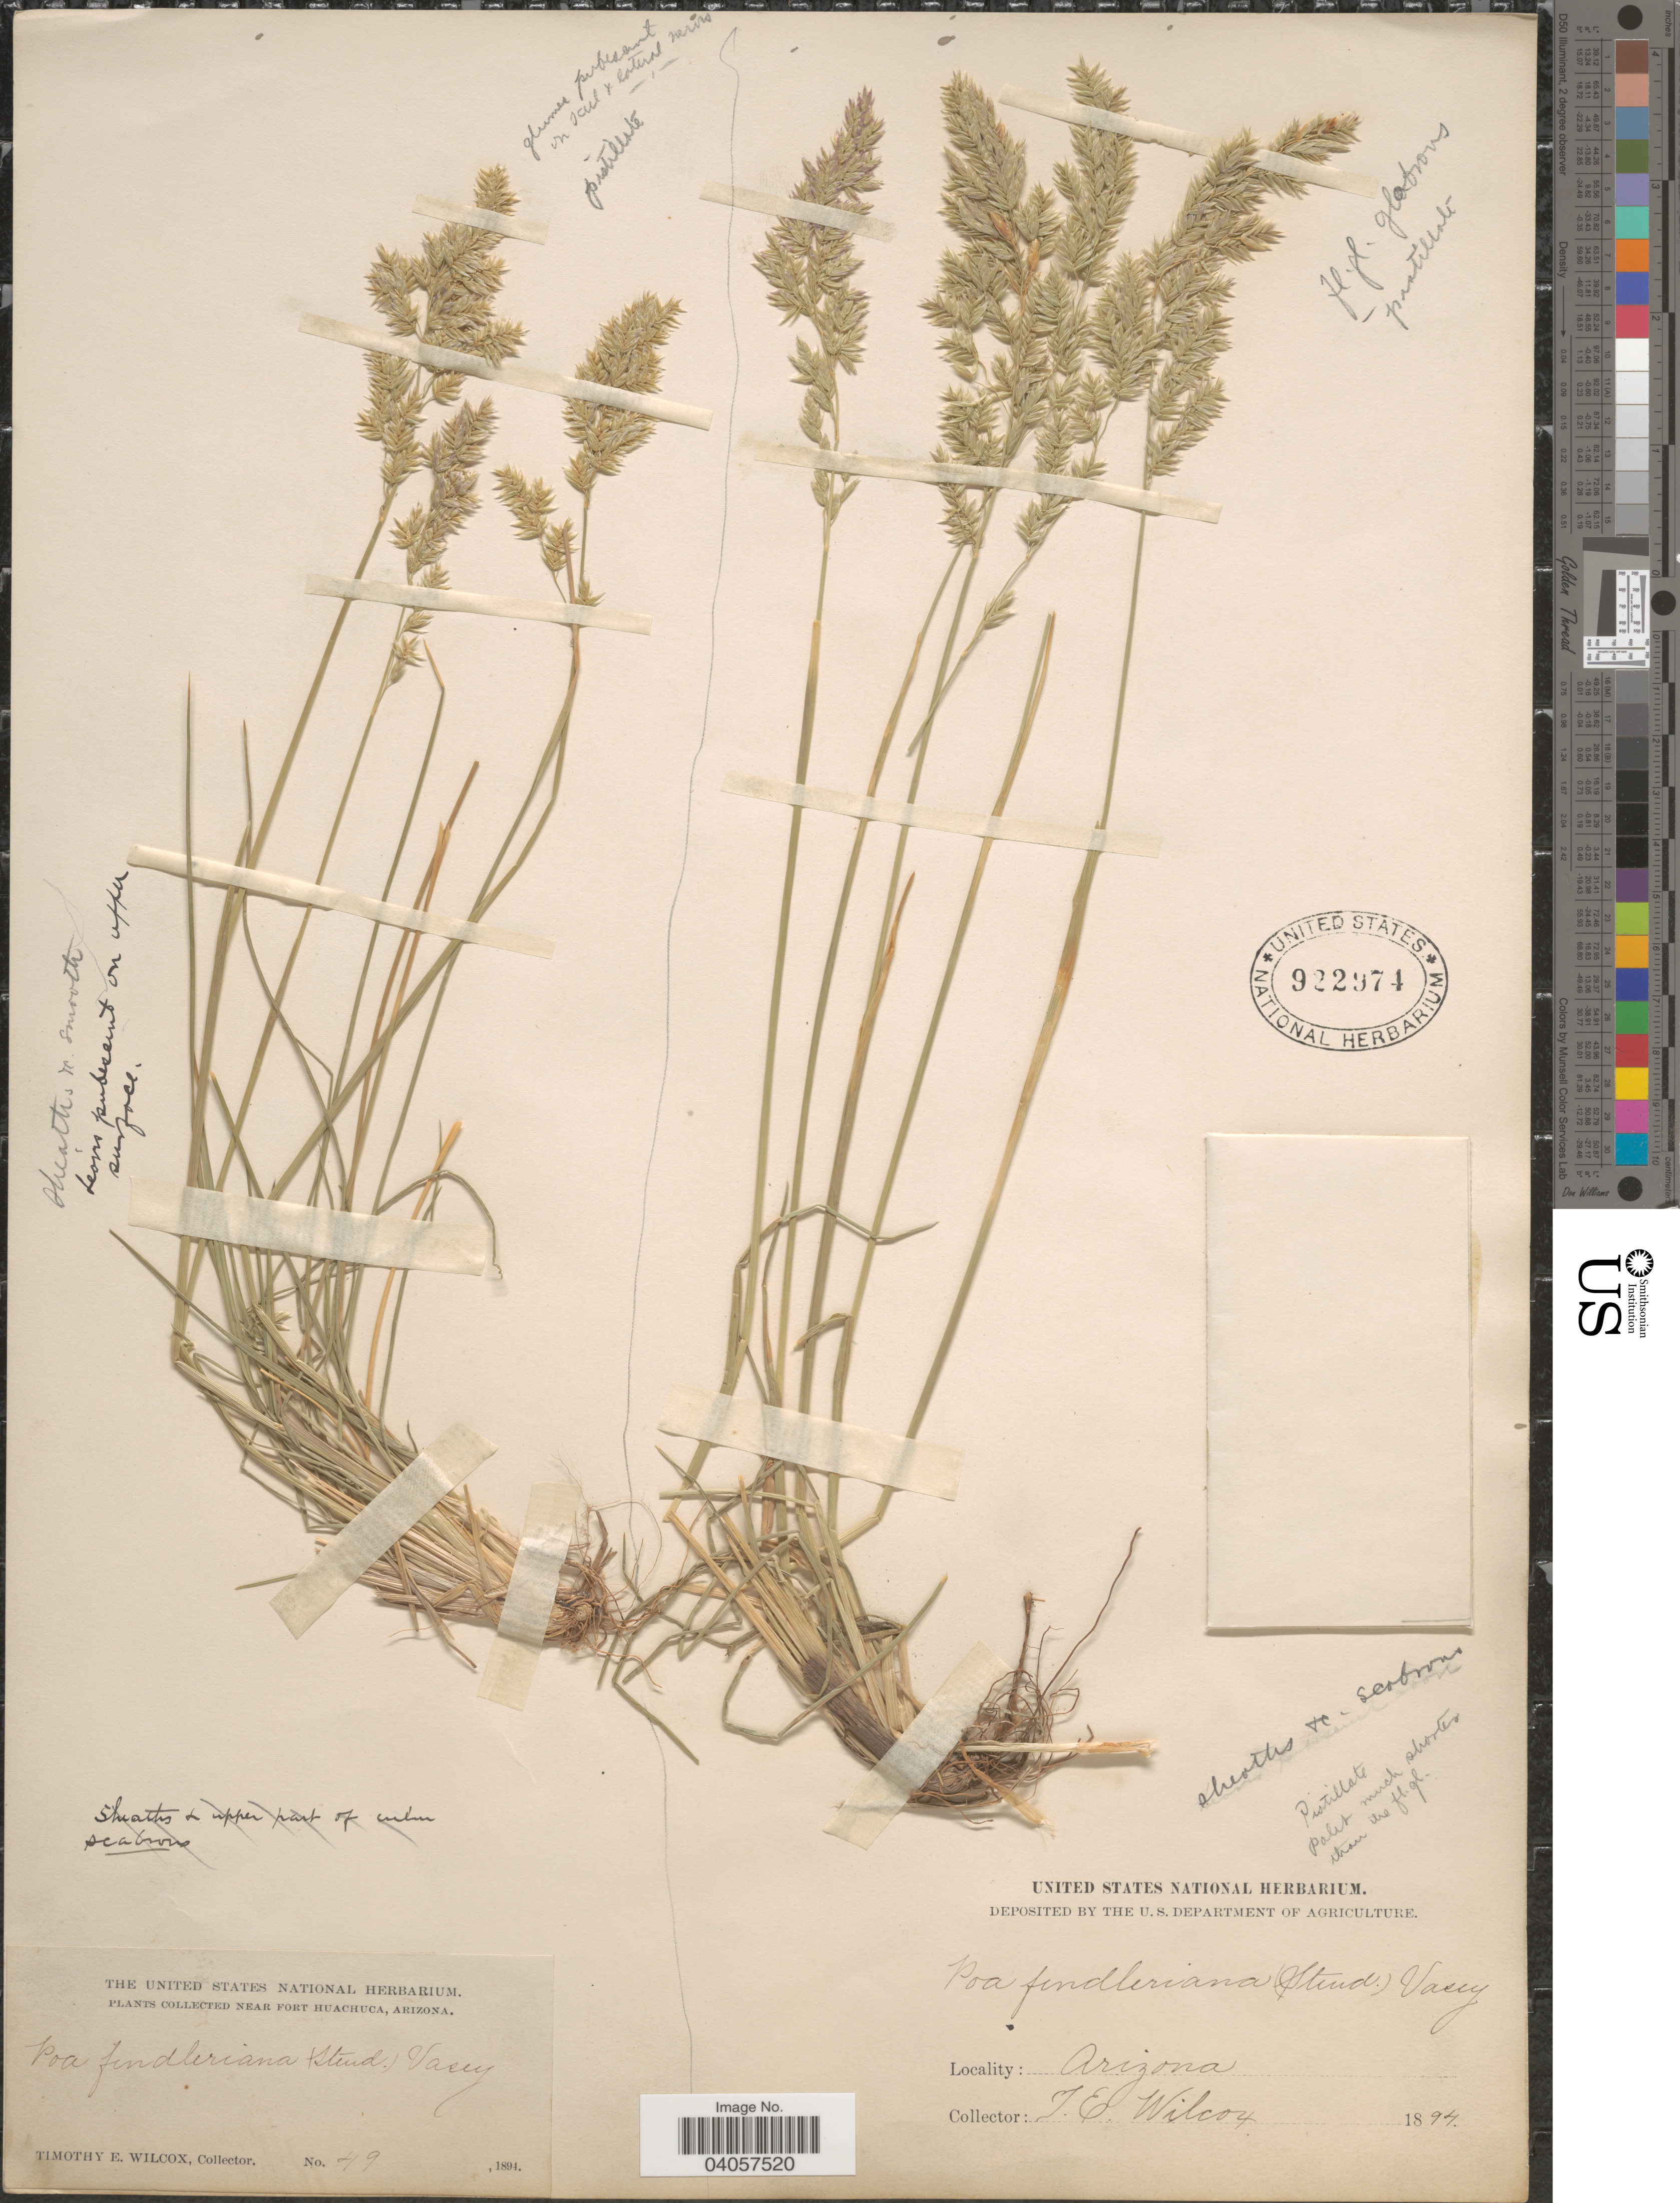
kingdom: Plantae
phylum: Tracheophyta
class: Liliopsida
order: Poales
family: Poaceae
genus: Poa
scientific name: Poa fendleriana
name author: (Steud.) Vasey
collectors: T. E. Wilcox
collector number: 49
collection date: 1894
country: United States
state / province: Arizona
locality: Near Fort Huachuca.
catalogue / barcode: US 922974